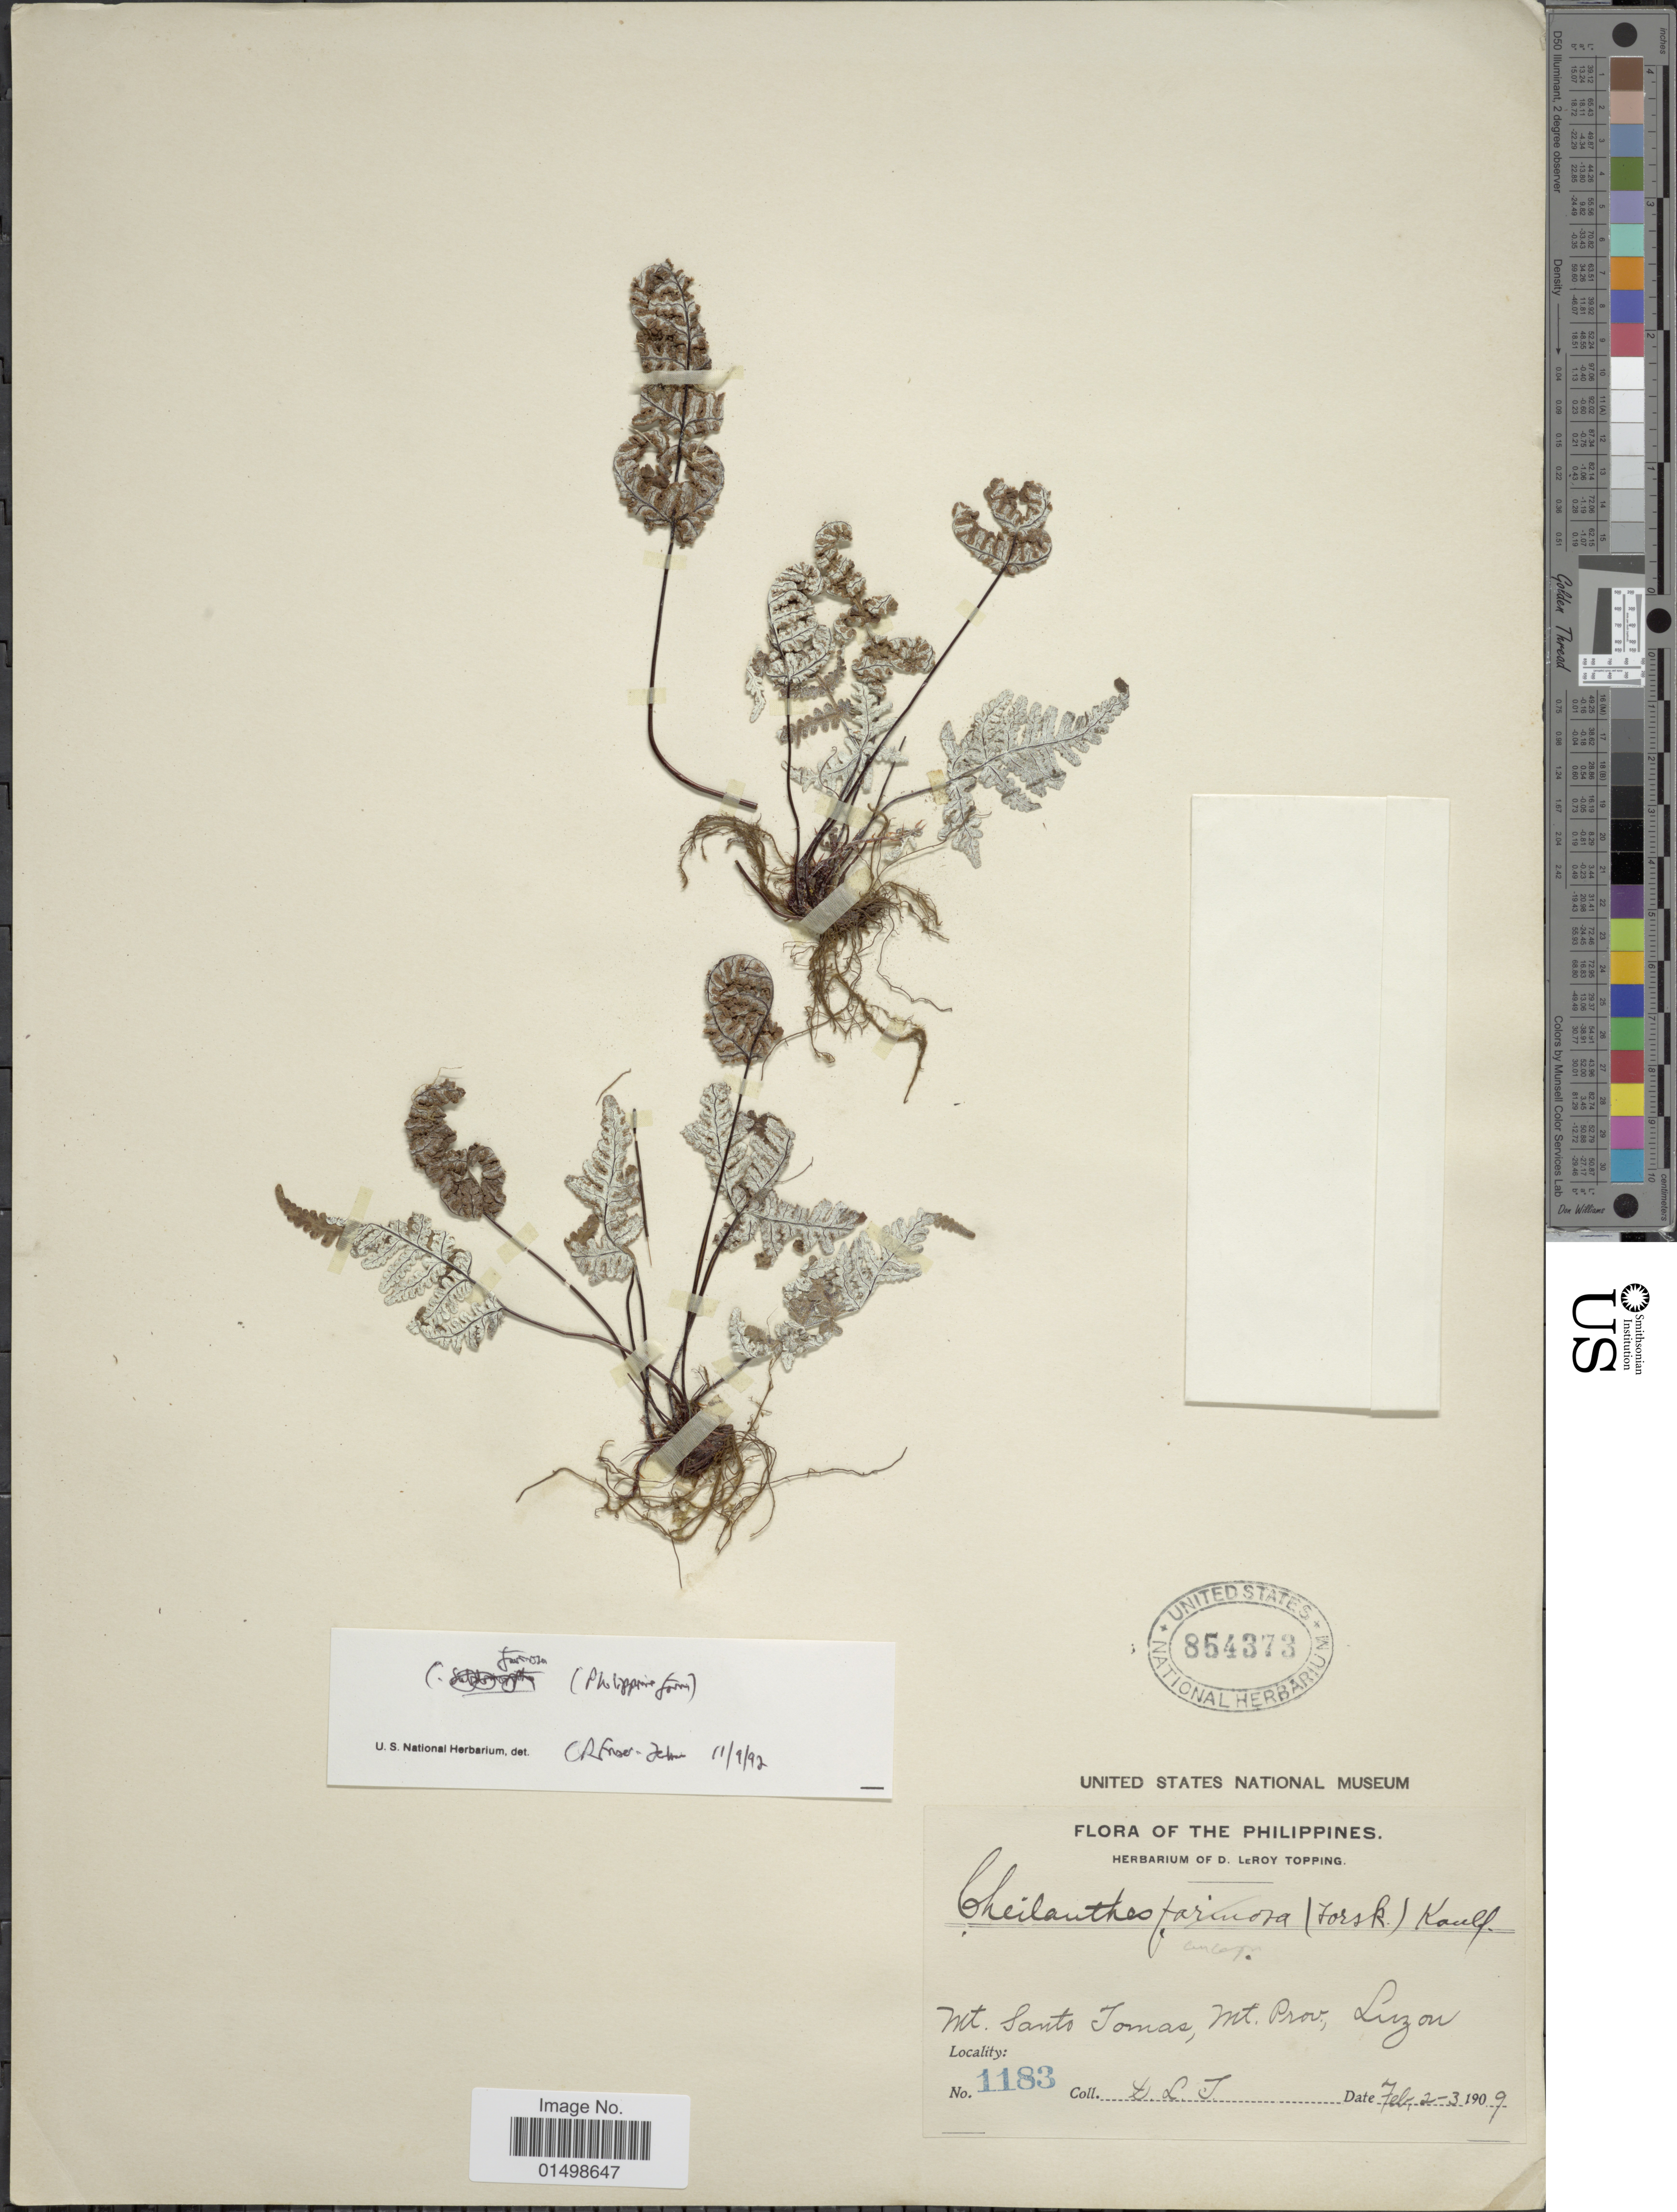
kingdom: Plantae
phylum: Tracheophyta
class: Polypodiopsida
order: Polypodiales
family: Pteridaceae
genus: Aleuritopteris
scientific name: Aleuritopteris farinosa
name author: (Forssk.) Fée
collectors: D. L. Topping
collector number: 1183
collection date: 1909-02-02/1909-02-03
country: Philippines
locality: Mt. Santo Tomas, Mt. Prov., Luzon.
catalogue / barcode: US 854373